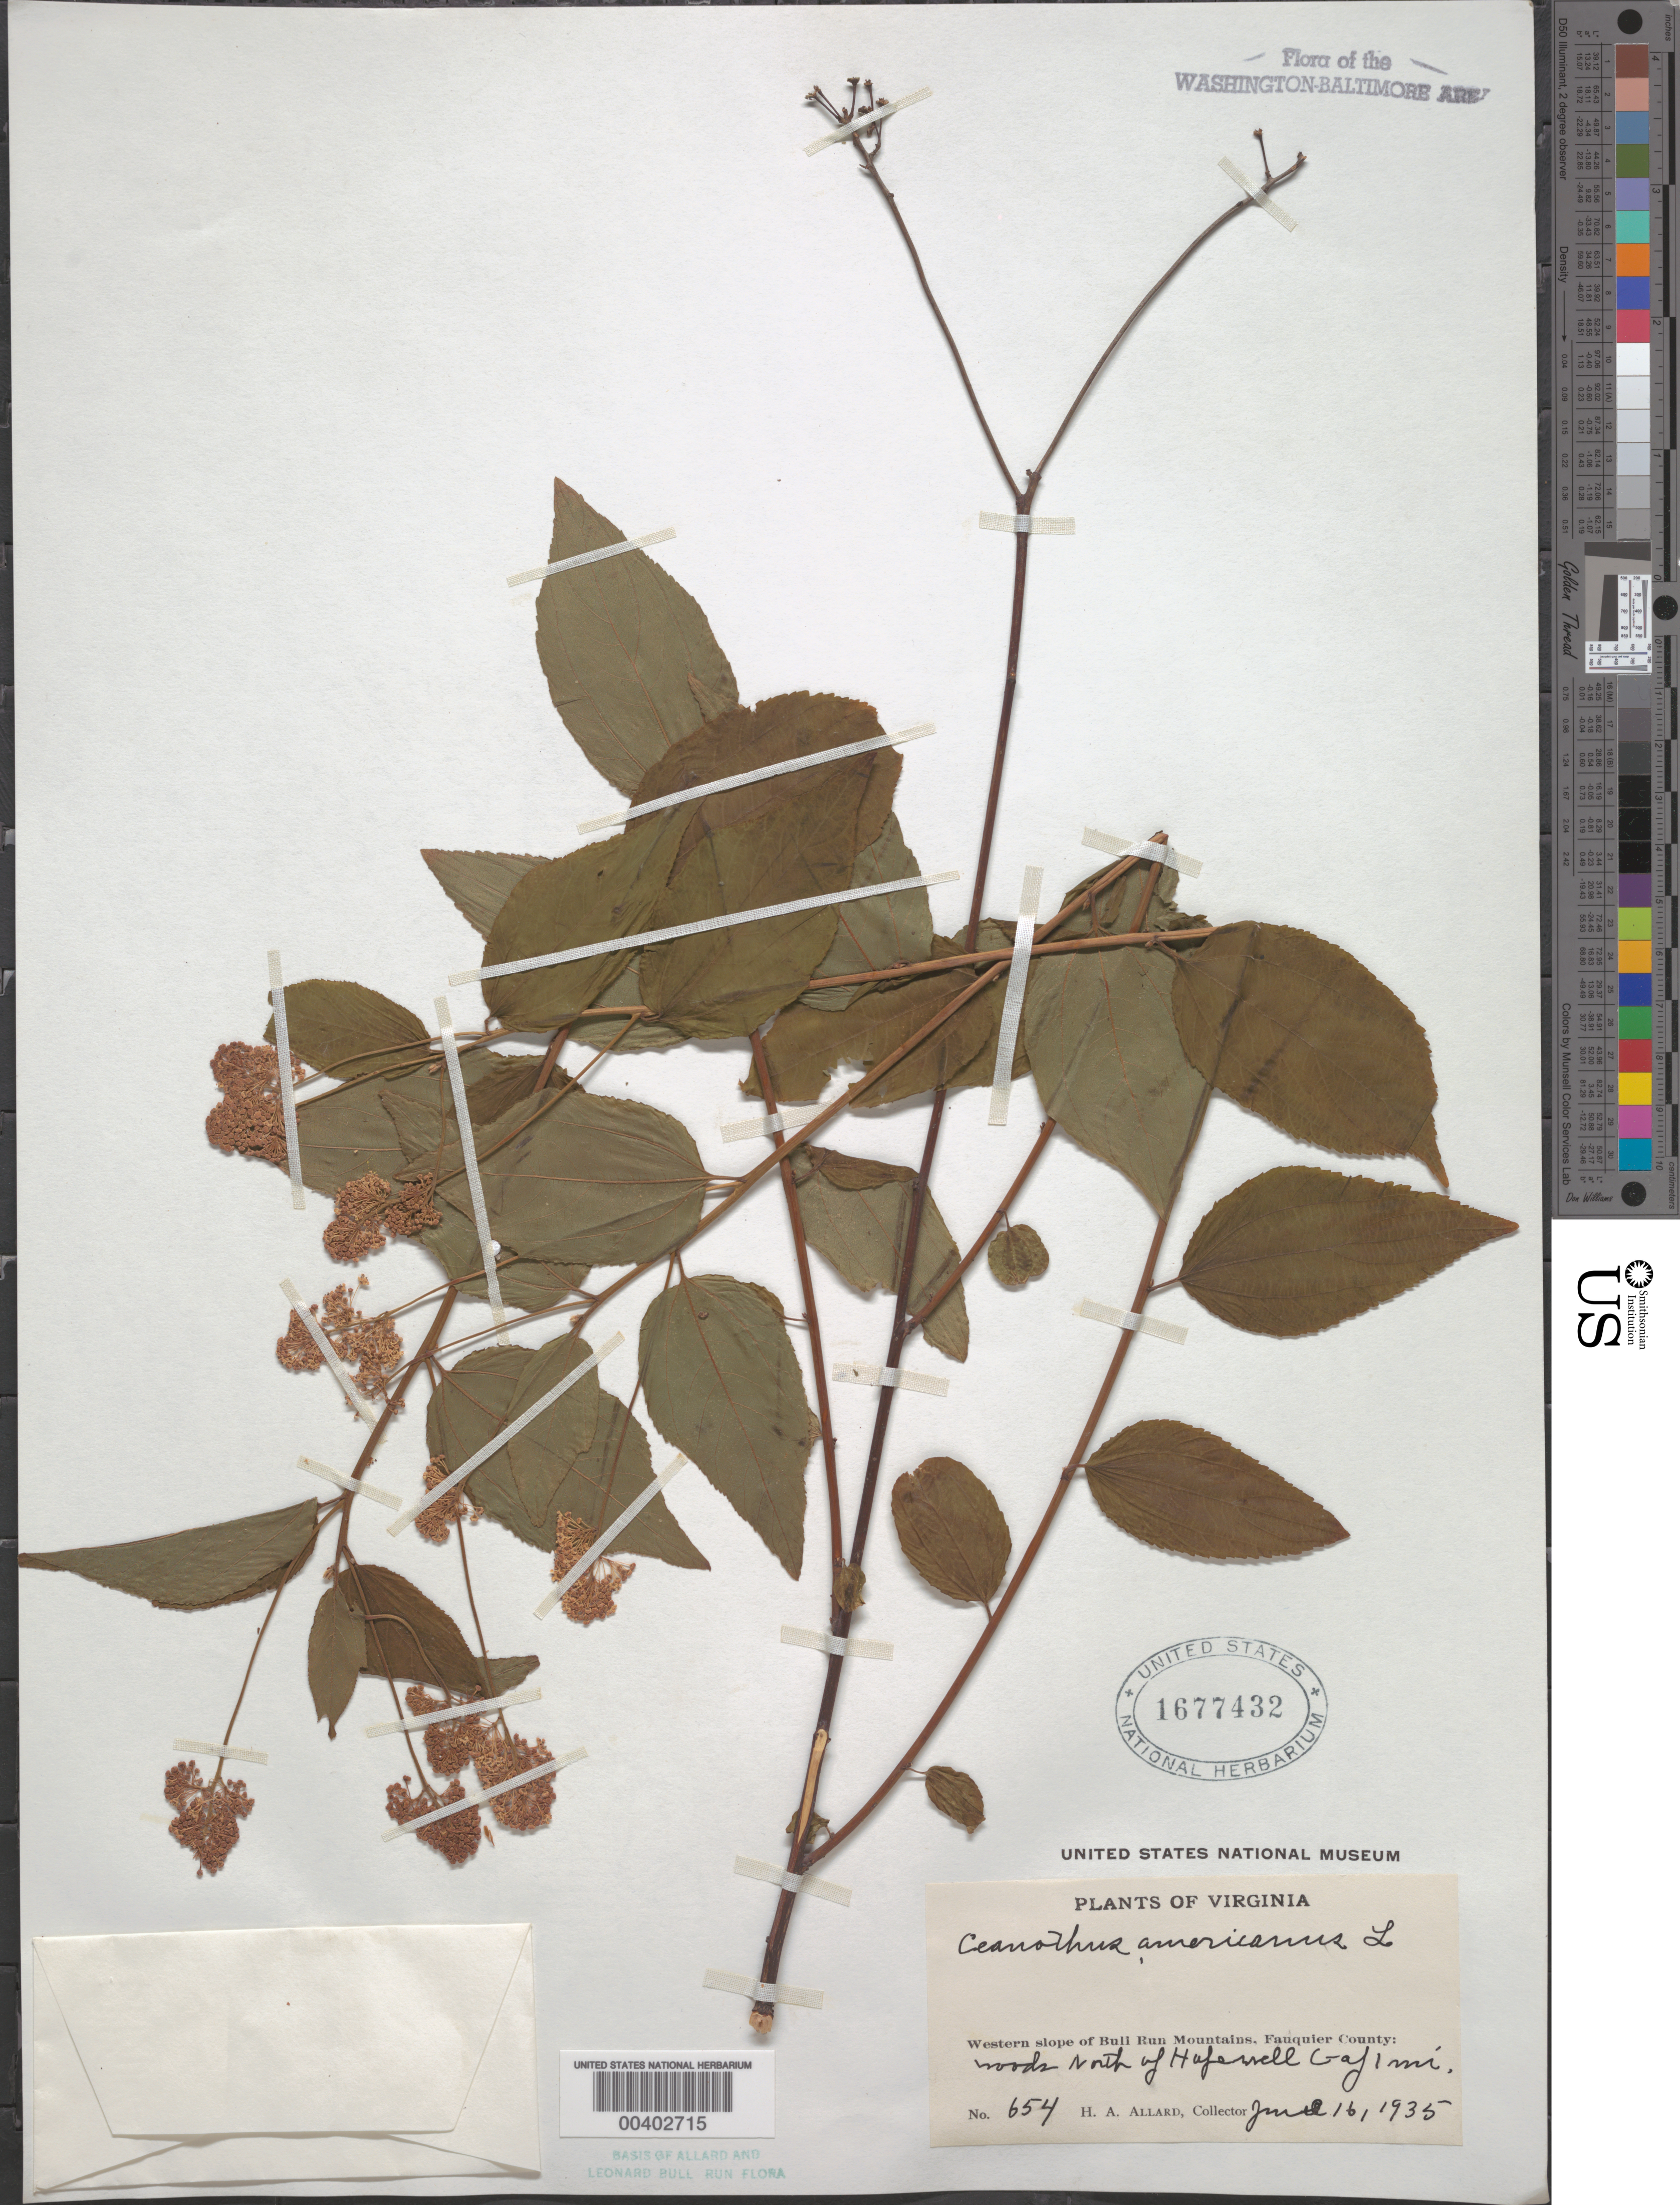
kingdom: Plantae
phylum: Tracheophyta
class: Magnoliopsida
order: Rosales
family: Rhamnaceae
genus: Ceanothus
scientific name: Ceanothus americanus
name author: L.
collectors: H. A. Allard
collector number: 654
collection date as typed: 16 Jun 1935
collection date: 1935-06-16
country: United States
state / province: Virginia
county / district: Fauquier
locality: North of Hopewell Gap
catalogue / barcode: US 1677432